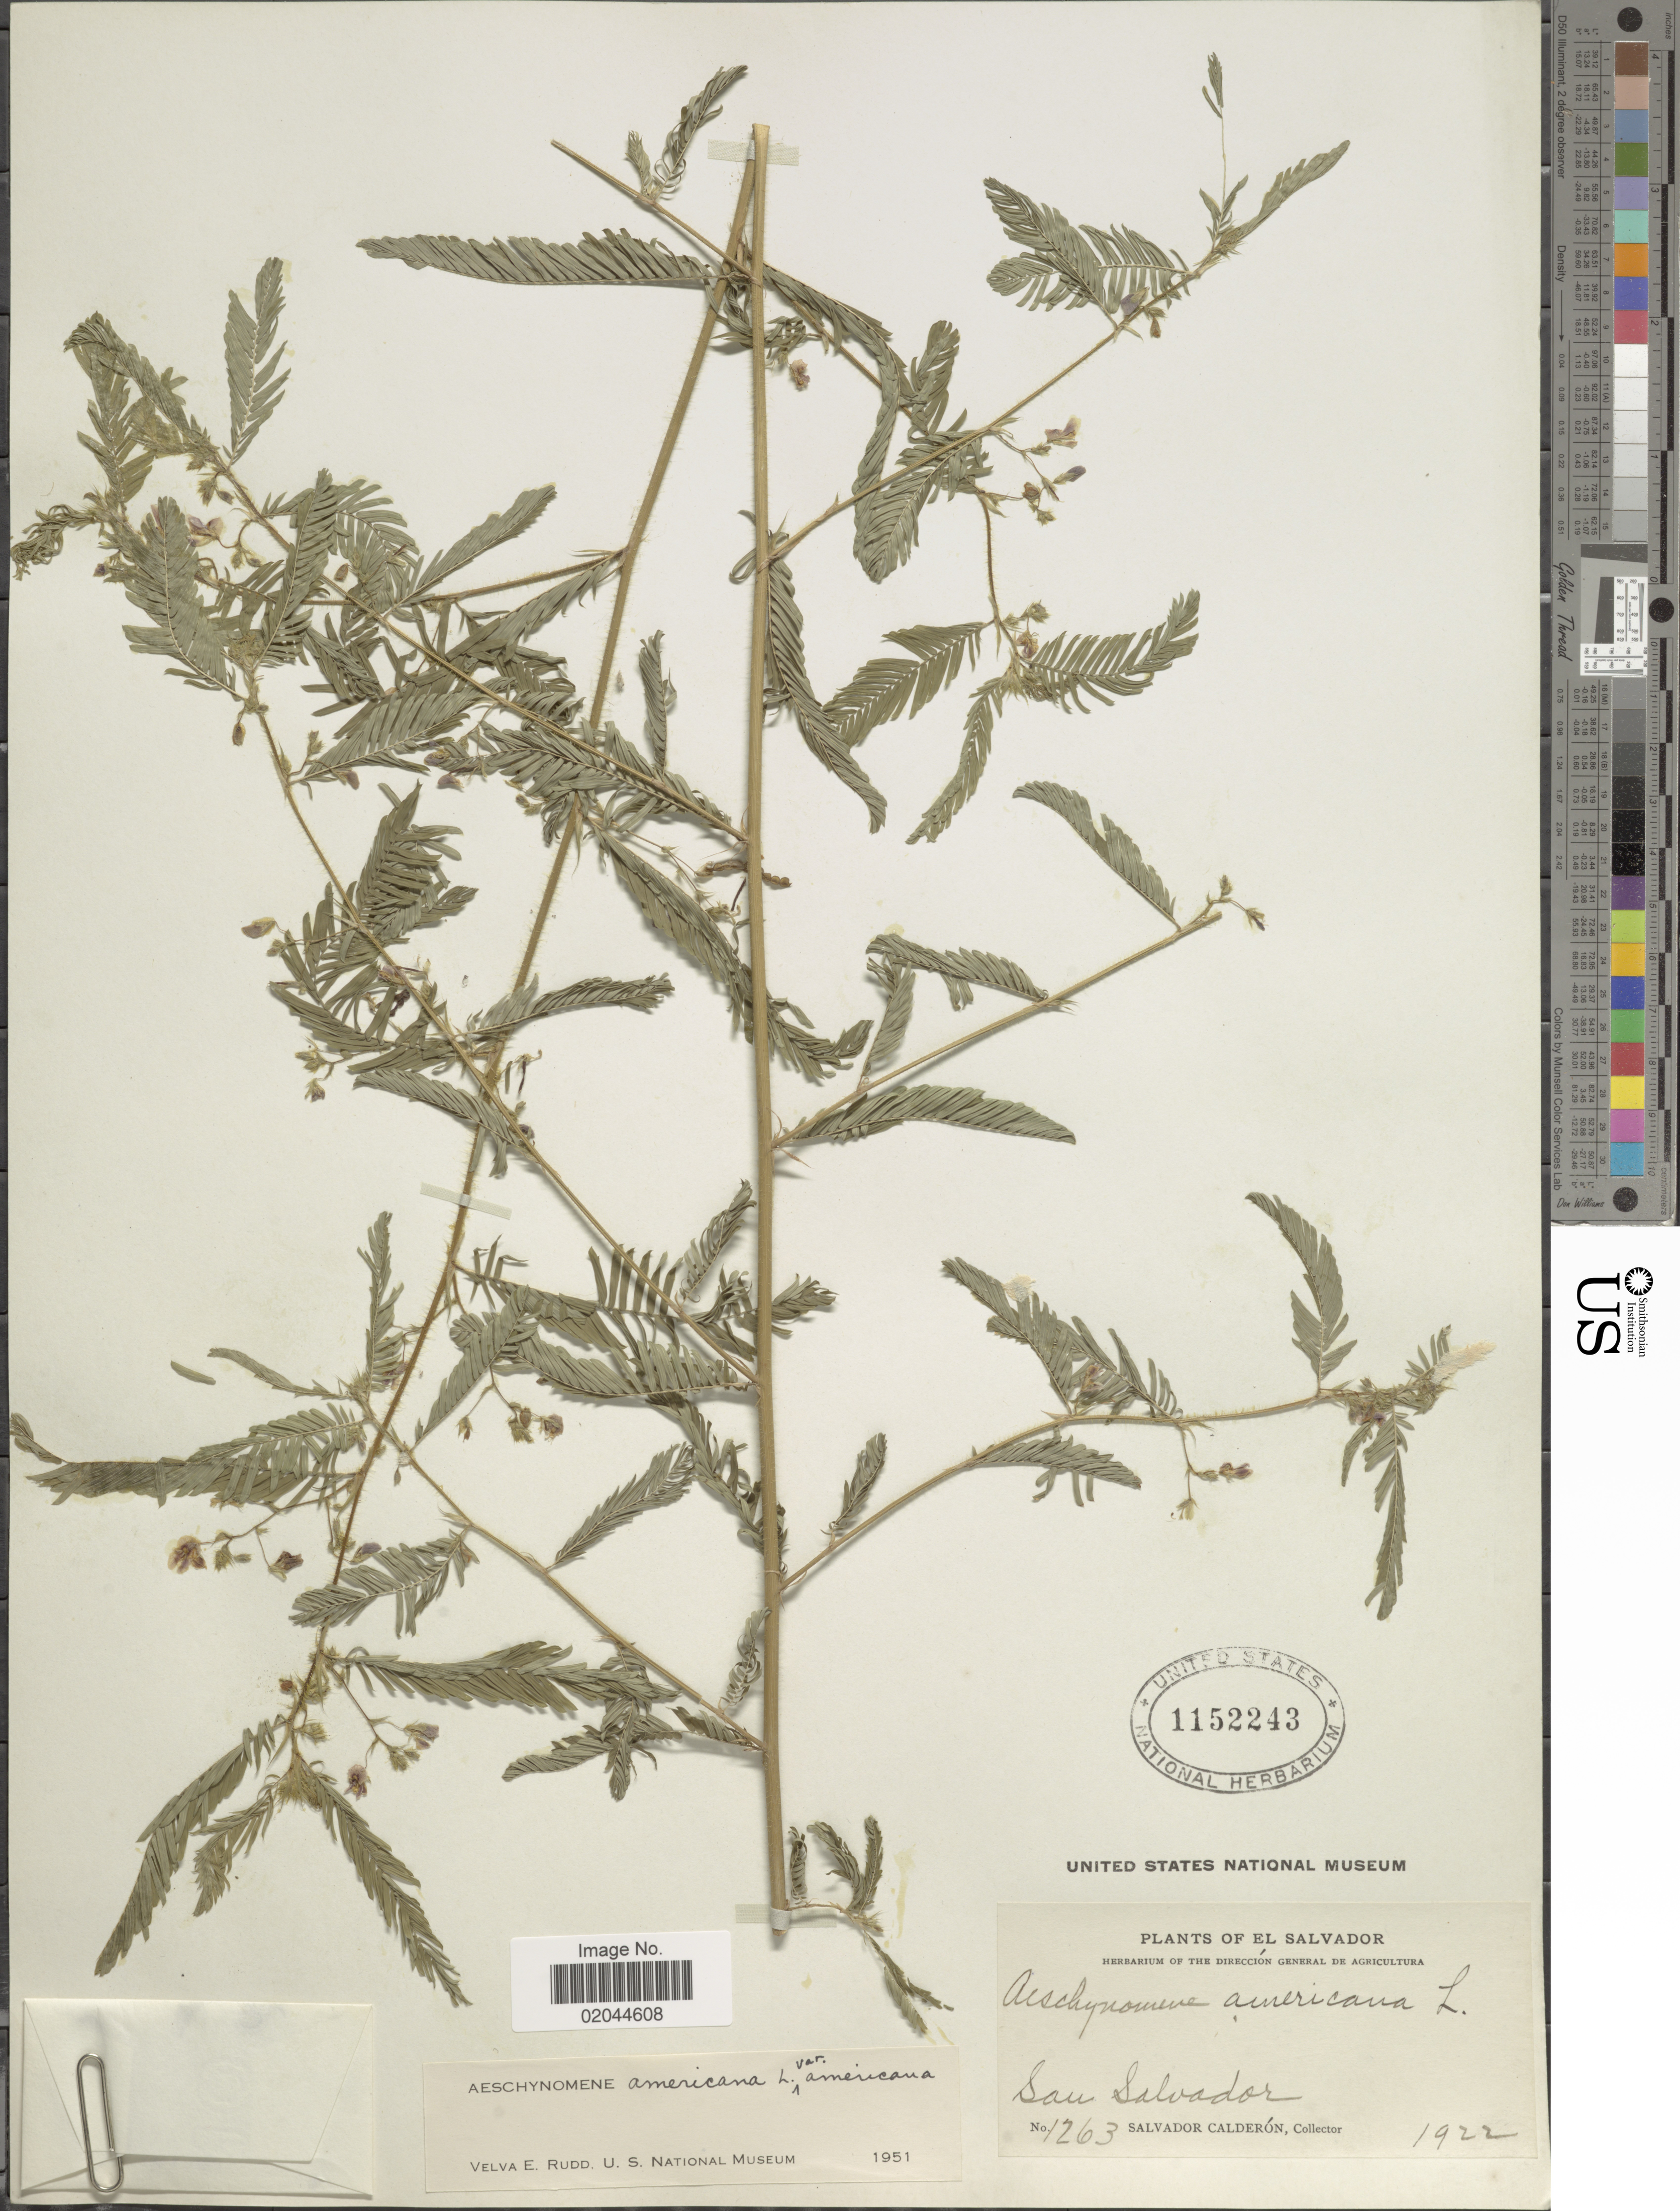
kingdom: Plantae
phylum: Tracheophyta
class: Magnoliopsida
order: Fabales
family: Fabaceae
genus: Aeschynomene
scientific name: Aeschynomene americana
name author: L.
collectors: S. Calderón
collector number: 1263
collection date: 1922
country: El Salvador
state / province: San Salvador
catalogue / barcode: US 1152243